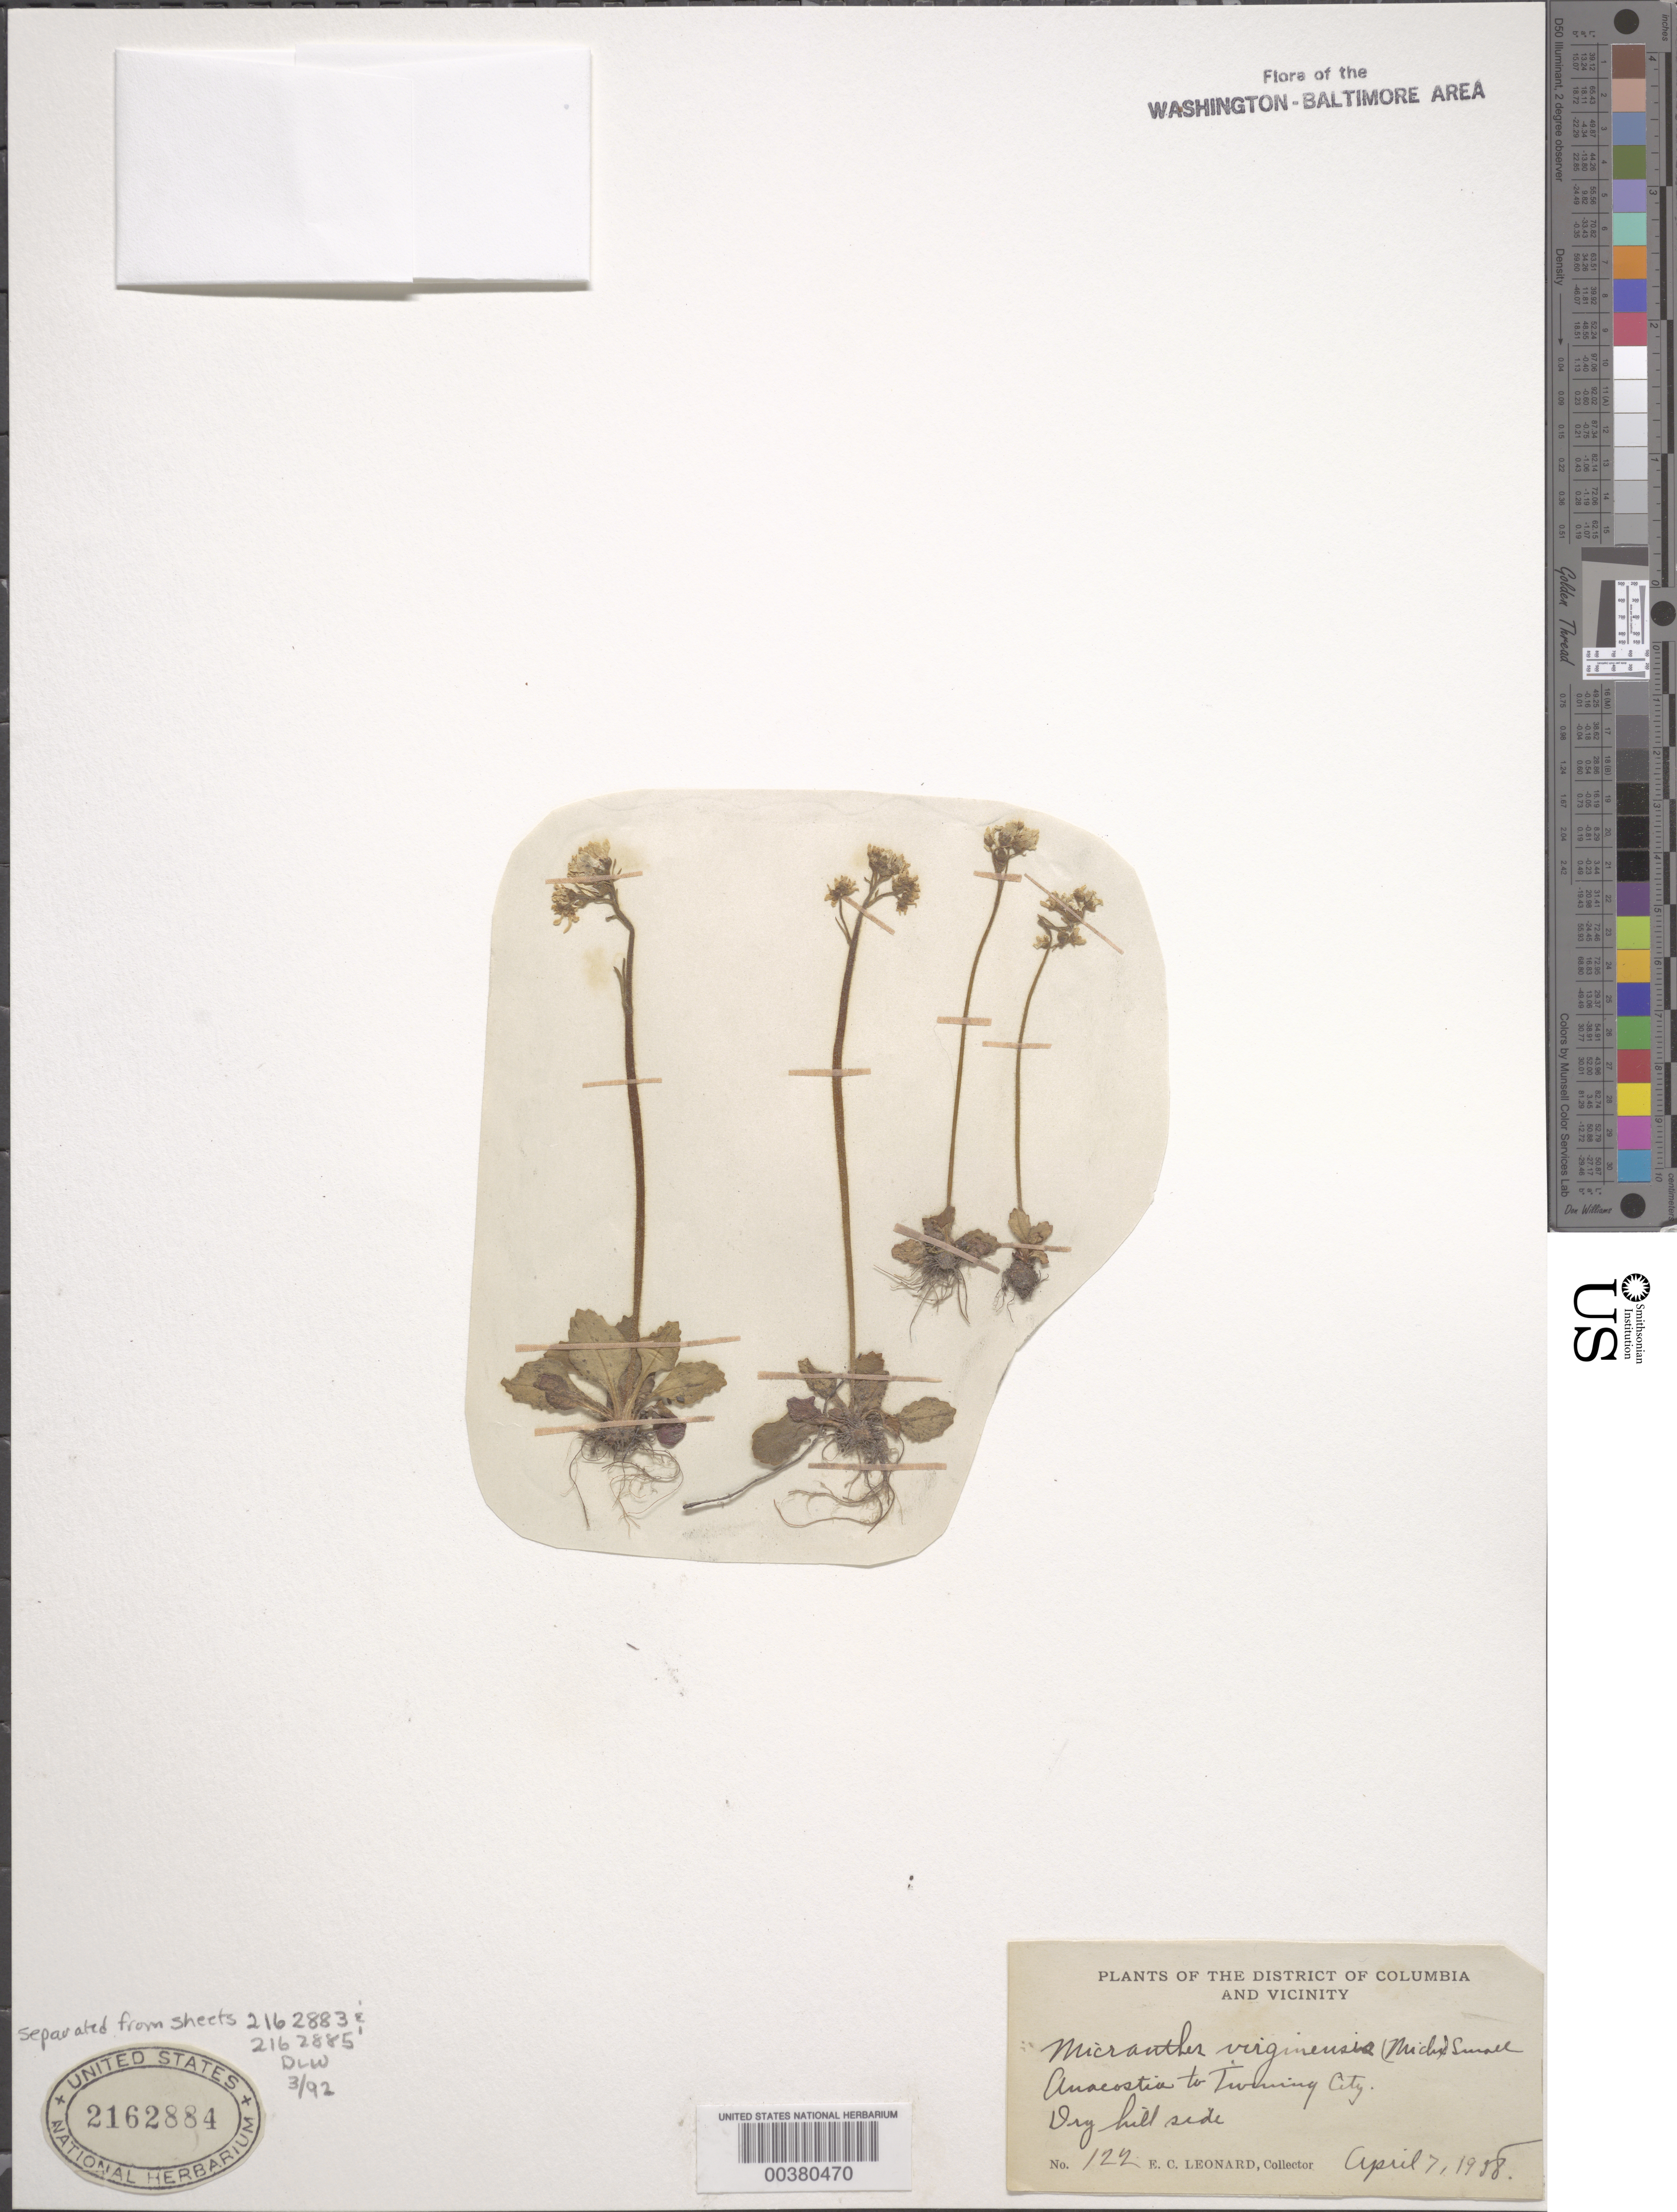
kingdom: Plantae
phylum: Tracheophyta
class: Magnoliopsida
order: Saxifragales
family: Saxifragaceae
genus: Micranthes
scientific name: Micranthes virginiensis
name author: (Michx.) Small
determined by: Strong, Mark T., (BOT), Smithsonian Institution - National Museum of Natural History (UNITED STATES)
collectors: E. C. Leonard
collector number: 122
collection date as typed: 07 Apr 1918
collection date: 1918-04-07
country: United States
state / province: District of Columbia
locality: Anacostia to Twining City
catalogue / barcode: US 2162884